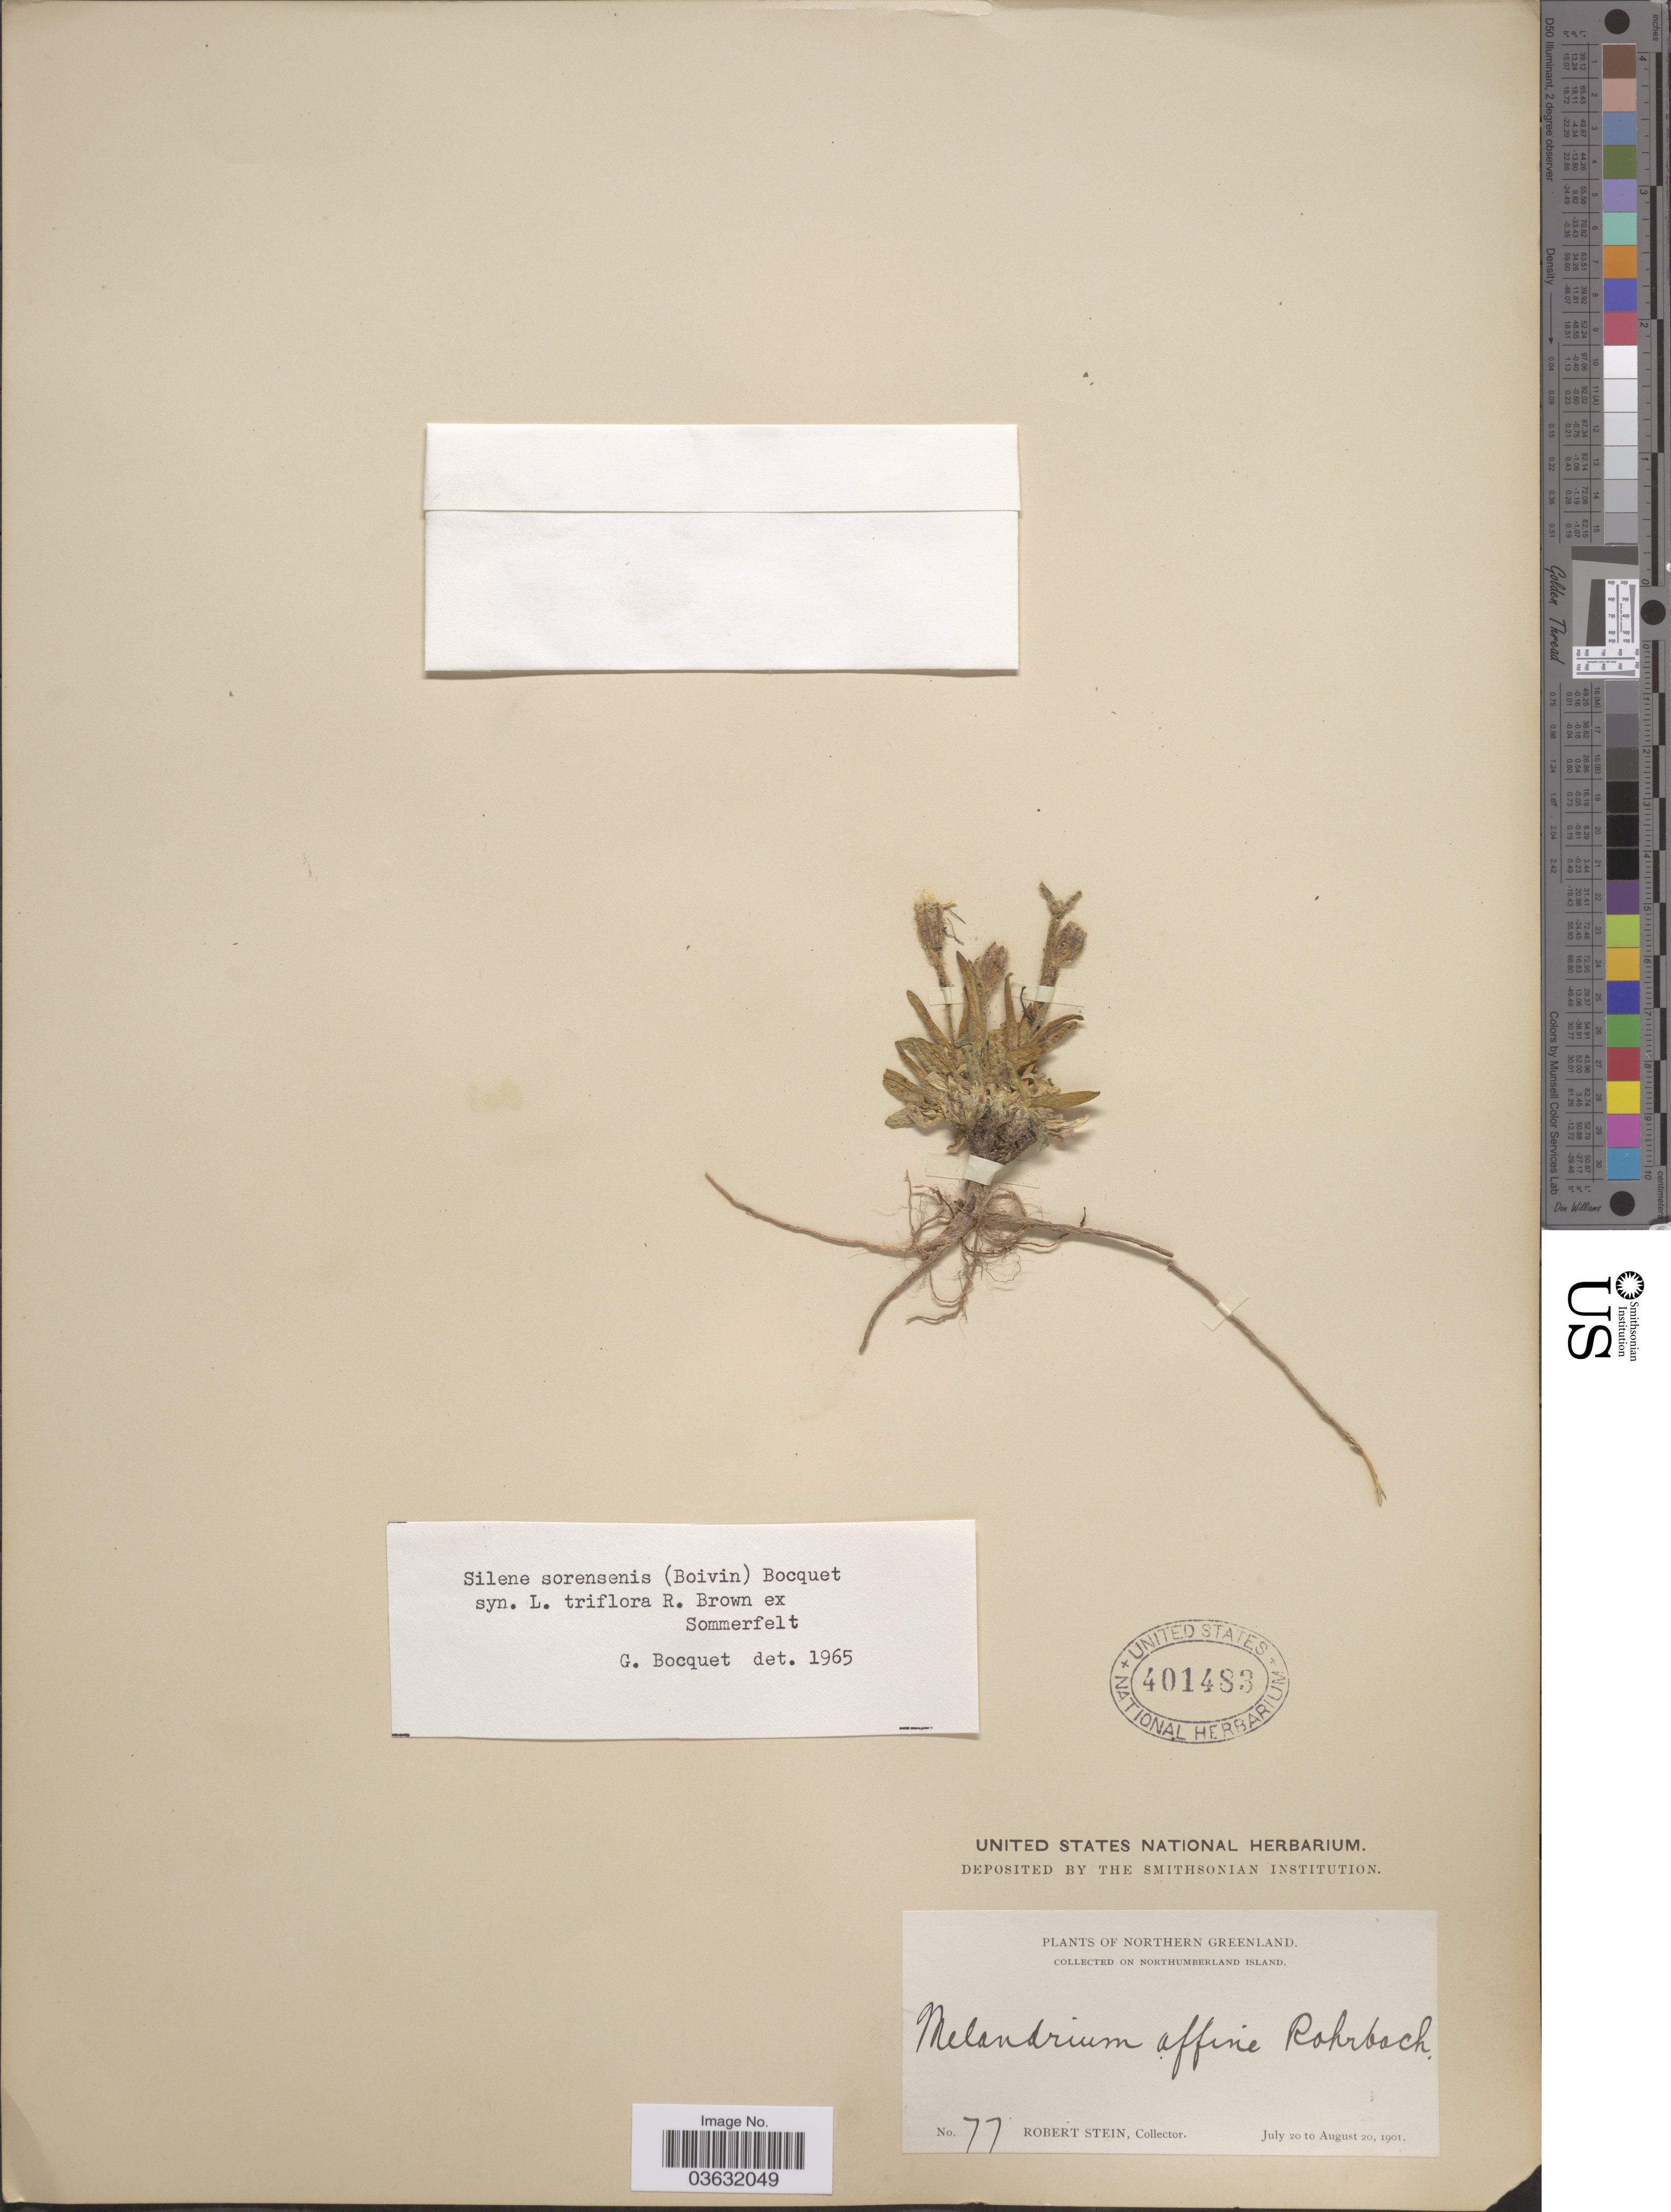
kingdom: Plantae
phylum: Tracheophyta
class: Magnoliopsida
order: Caryophyllales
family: Caryophyllaceae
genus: Silene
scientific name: Silene sorensenis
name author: (B. Boivin) Bocquet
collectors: R. Stein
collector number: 77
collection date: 1901-07-20/1901-08-20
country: Greenland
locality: Northern Greenland. Northumberland Island.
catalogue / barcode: US 401483